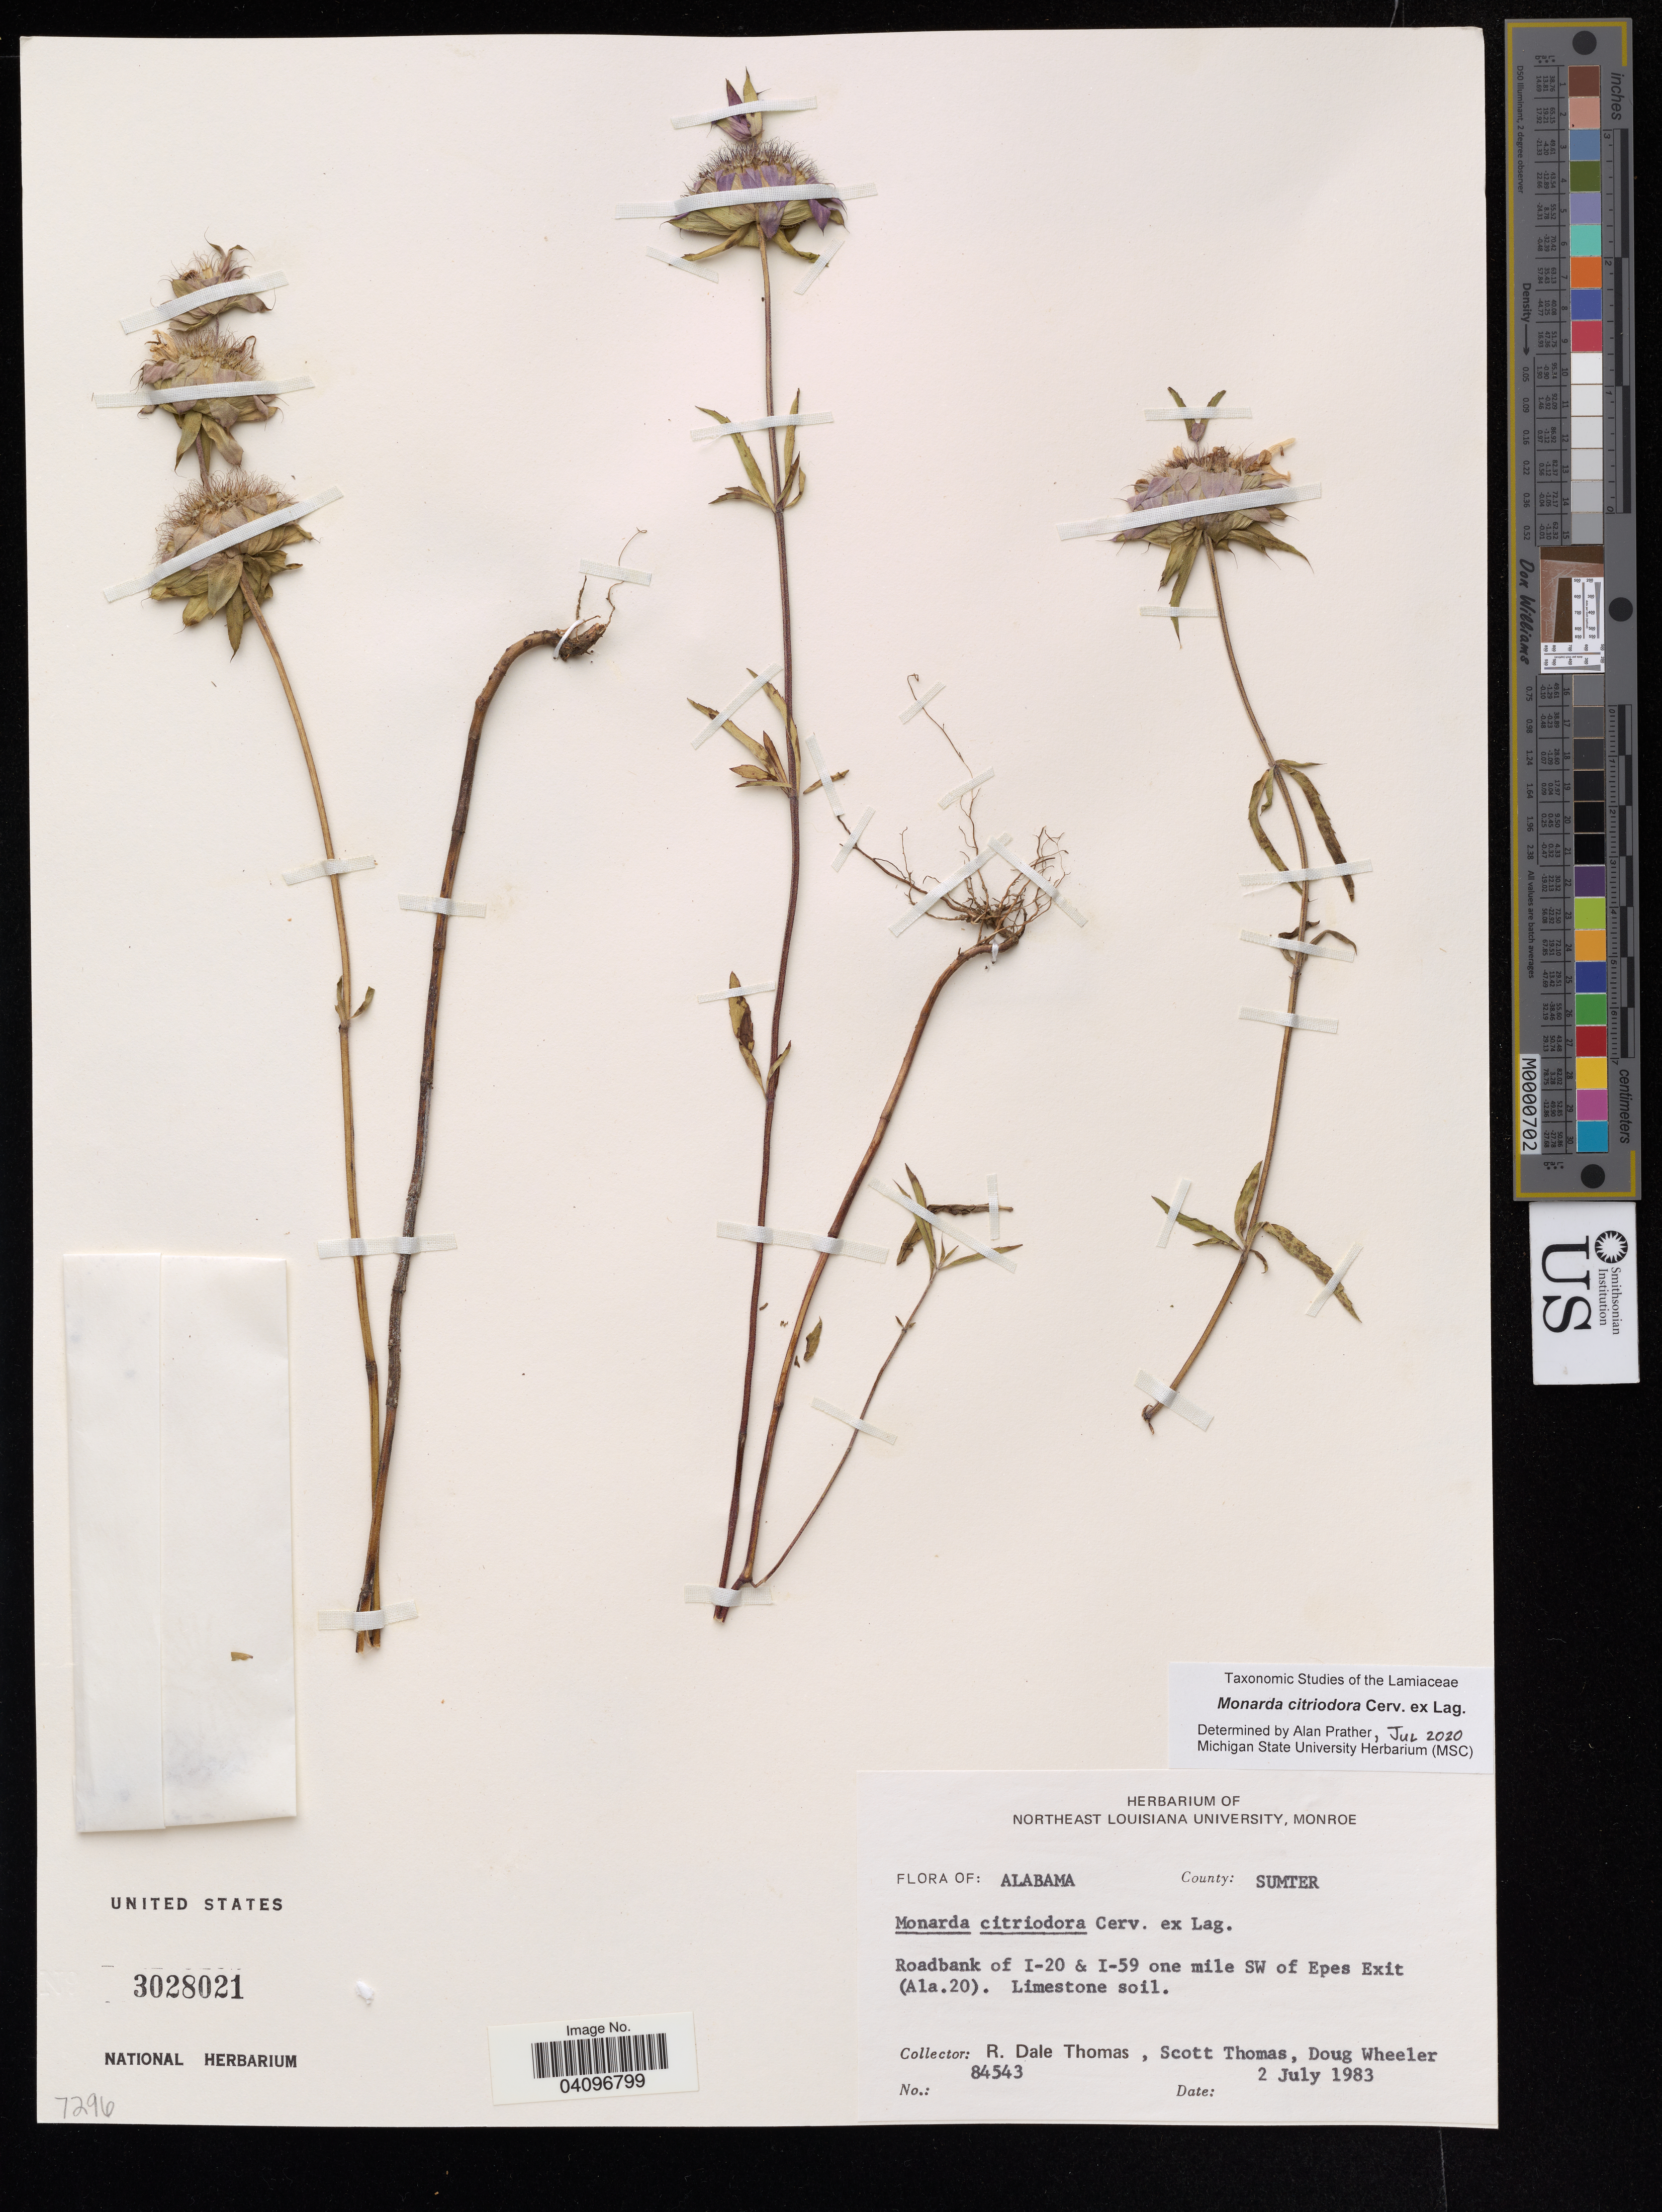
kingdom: Plantae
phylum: Tracheophyta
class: Magnoliopsida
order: Lamiales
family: Lamiaceae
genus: Monarda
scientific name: Monarda citriodora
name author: Cerv. ex Lag.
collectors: R. Thomas, S. Thomas & D. Wheeler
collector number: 84543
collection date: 1983-07-02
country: United States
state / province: Alabama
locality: County: Sumter. Roadbank of I-20 & I-59 one mile SW of Epes Exit (Ala.20).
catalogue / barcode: US 3028021